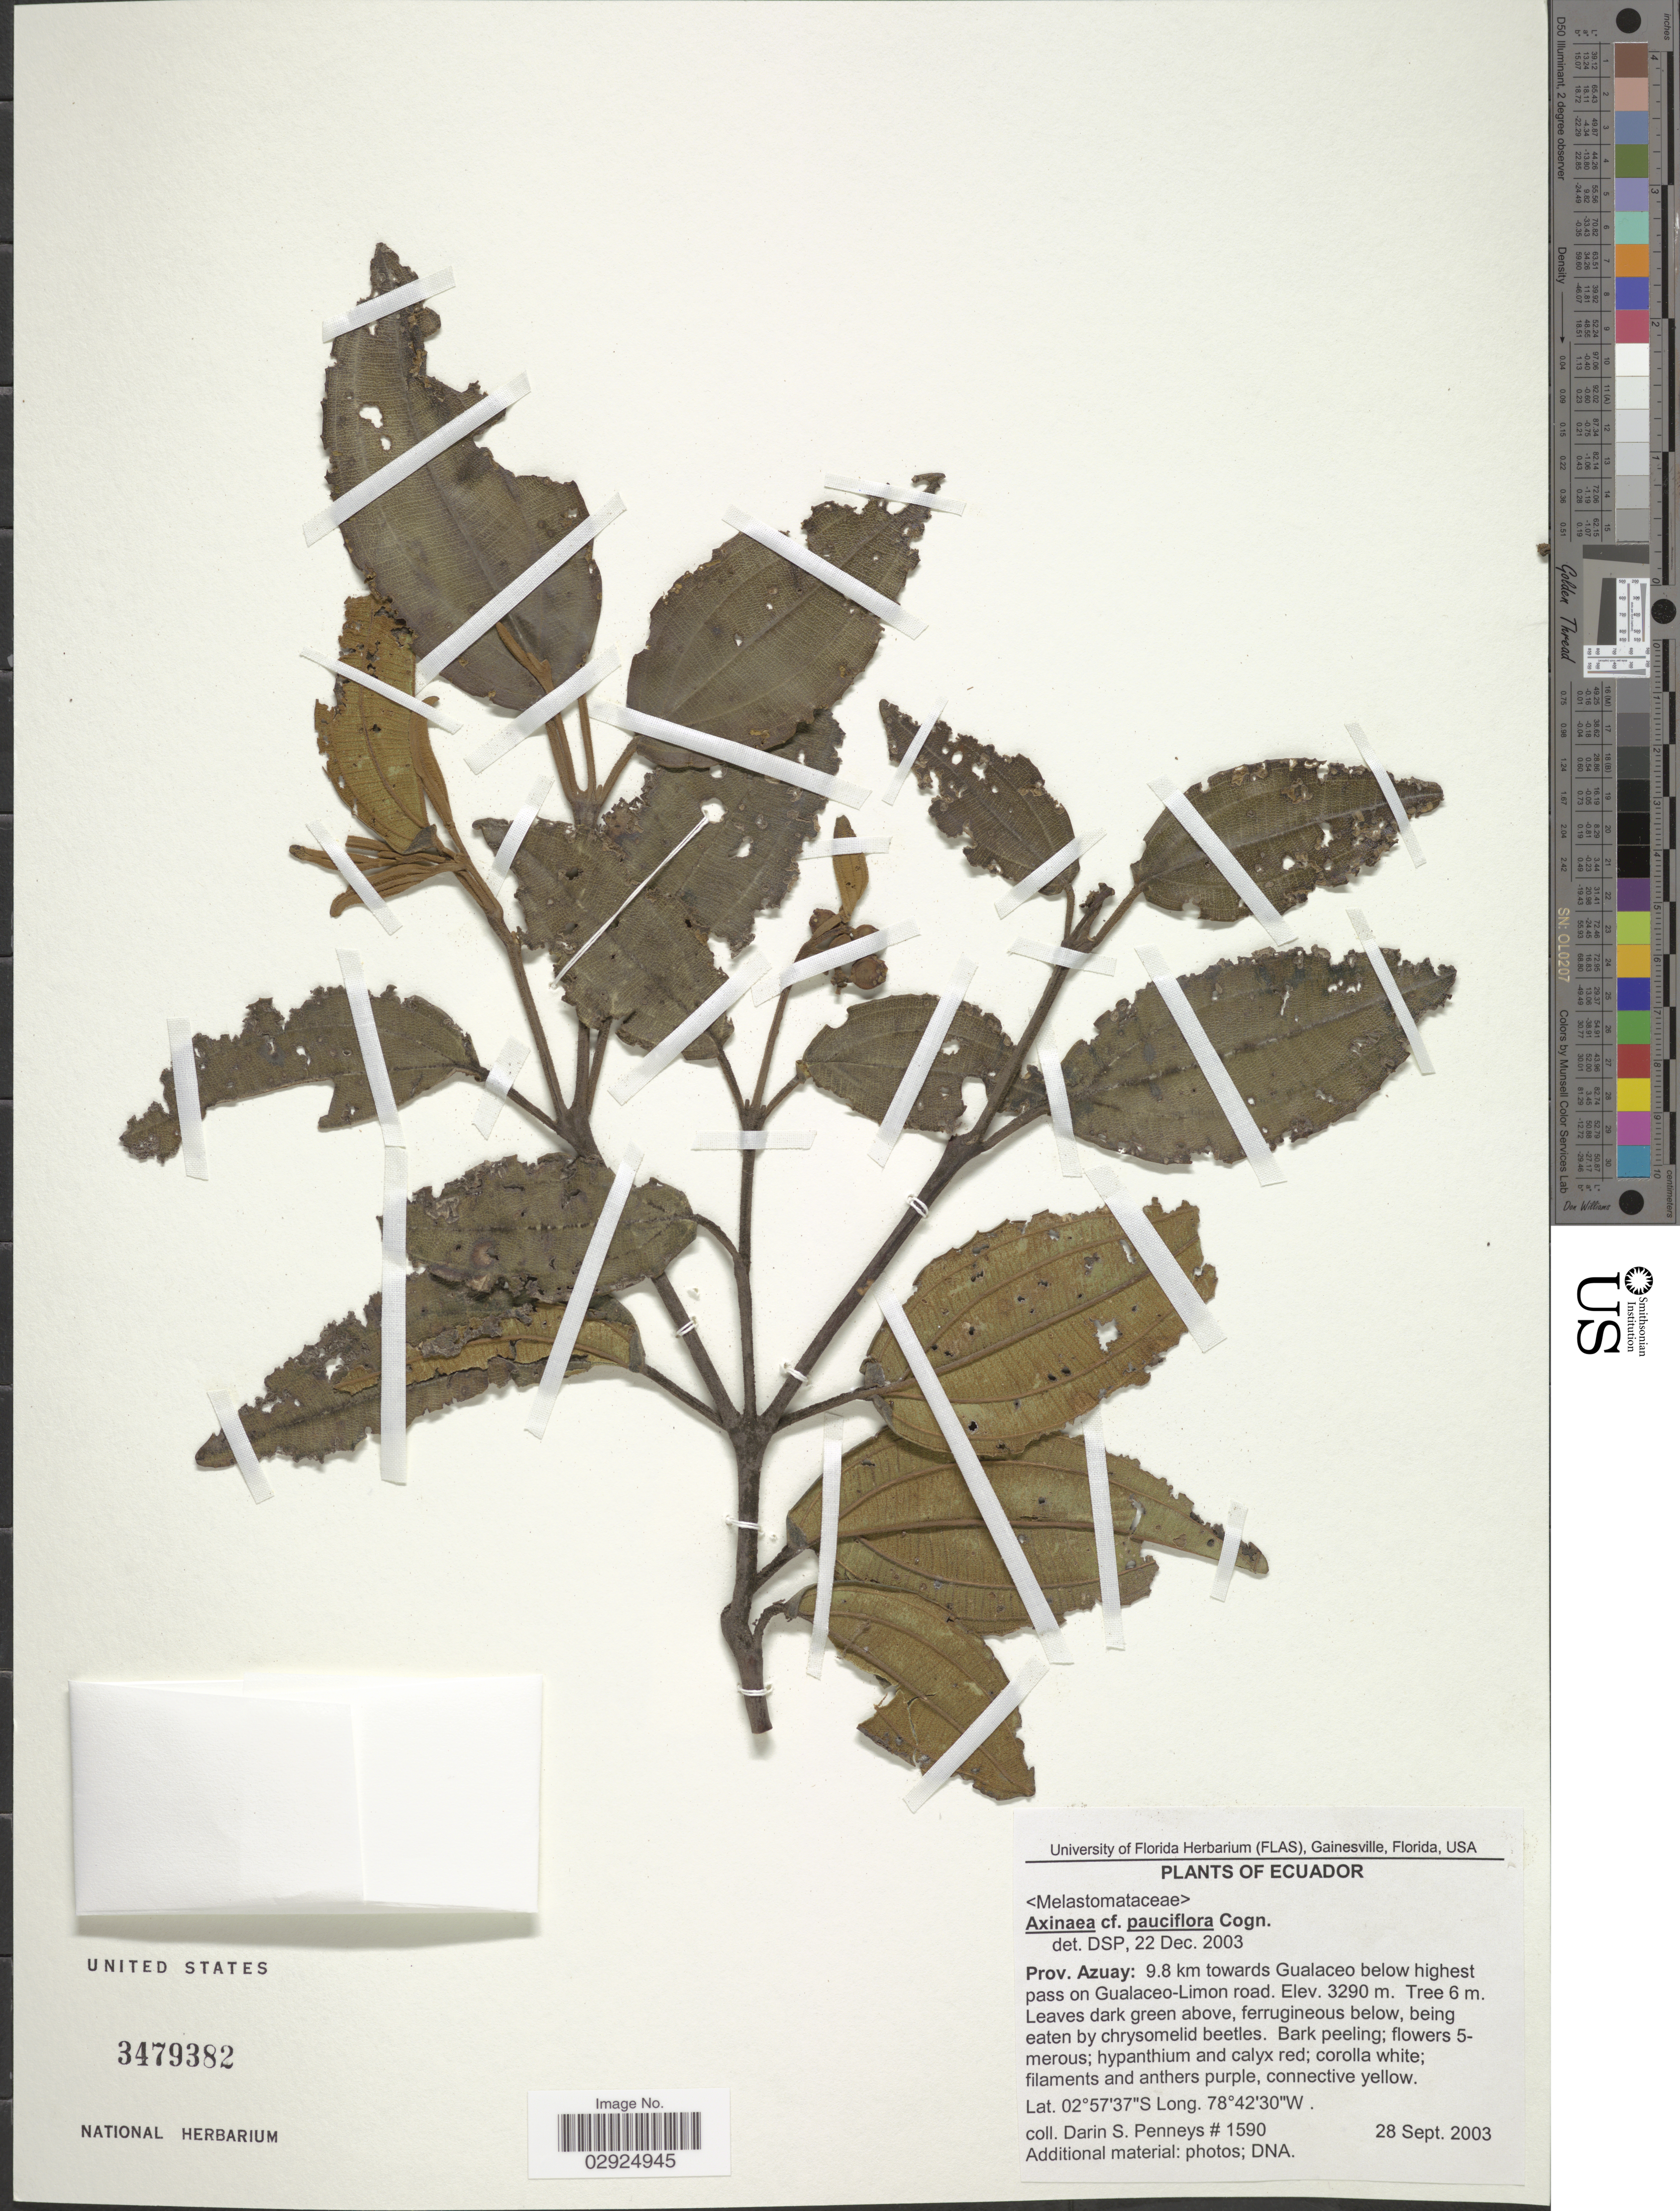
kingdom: Plantae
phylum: Tracheophyta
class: Magnoliopsida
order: Myrtales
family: Melastomataceae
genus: Axinaea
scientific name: Axinaea pauciflora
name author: Cogn.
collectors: D. S. Penneys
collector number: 1590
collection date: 2003-09-28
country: Ecuador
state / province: Azuay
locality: Prov. Azuay: 9.8 km towards Gualaceo below highest pass on Gualaceo-Limon road.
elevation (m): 3290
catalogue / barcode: US 3479382